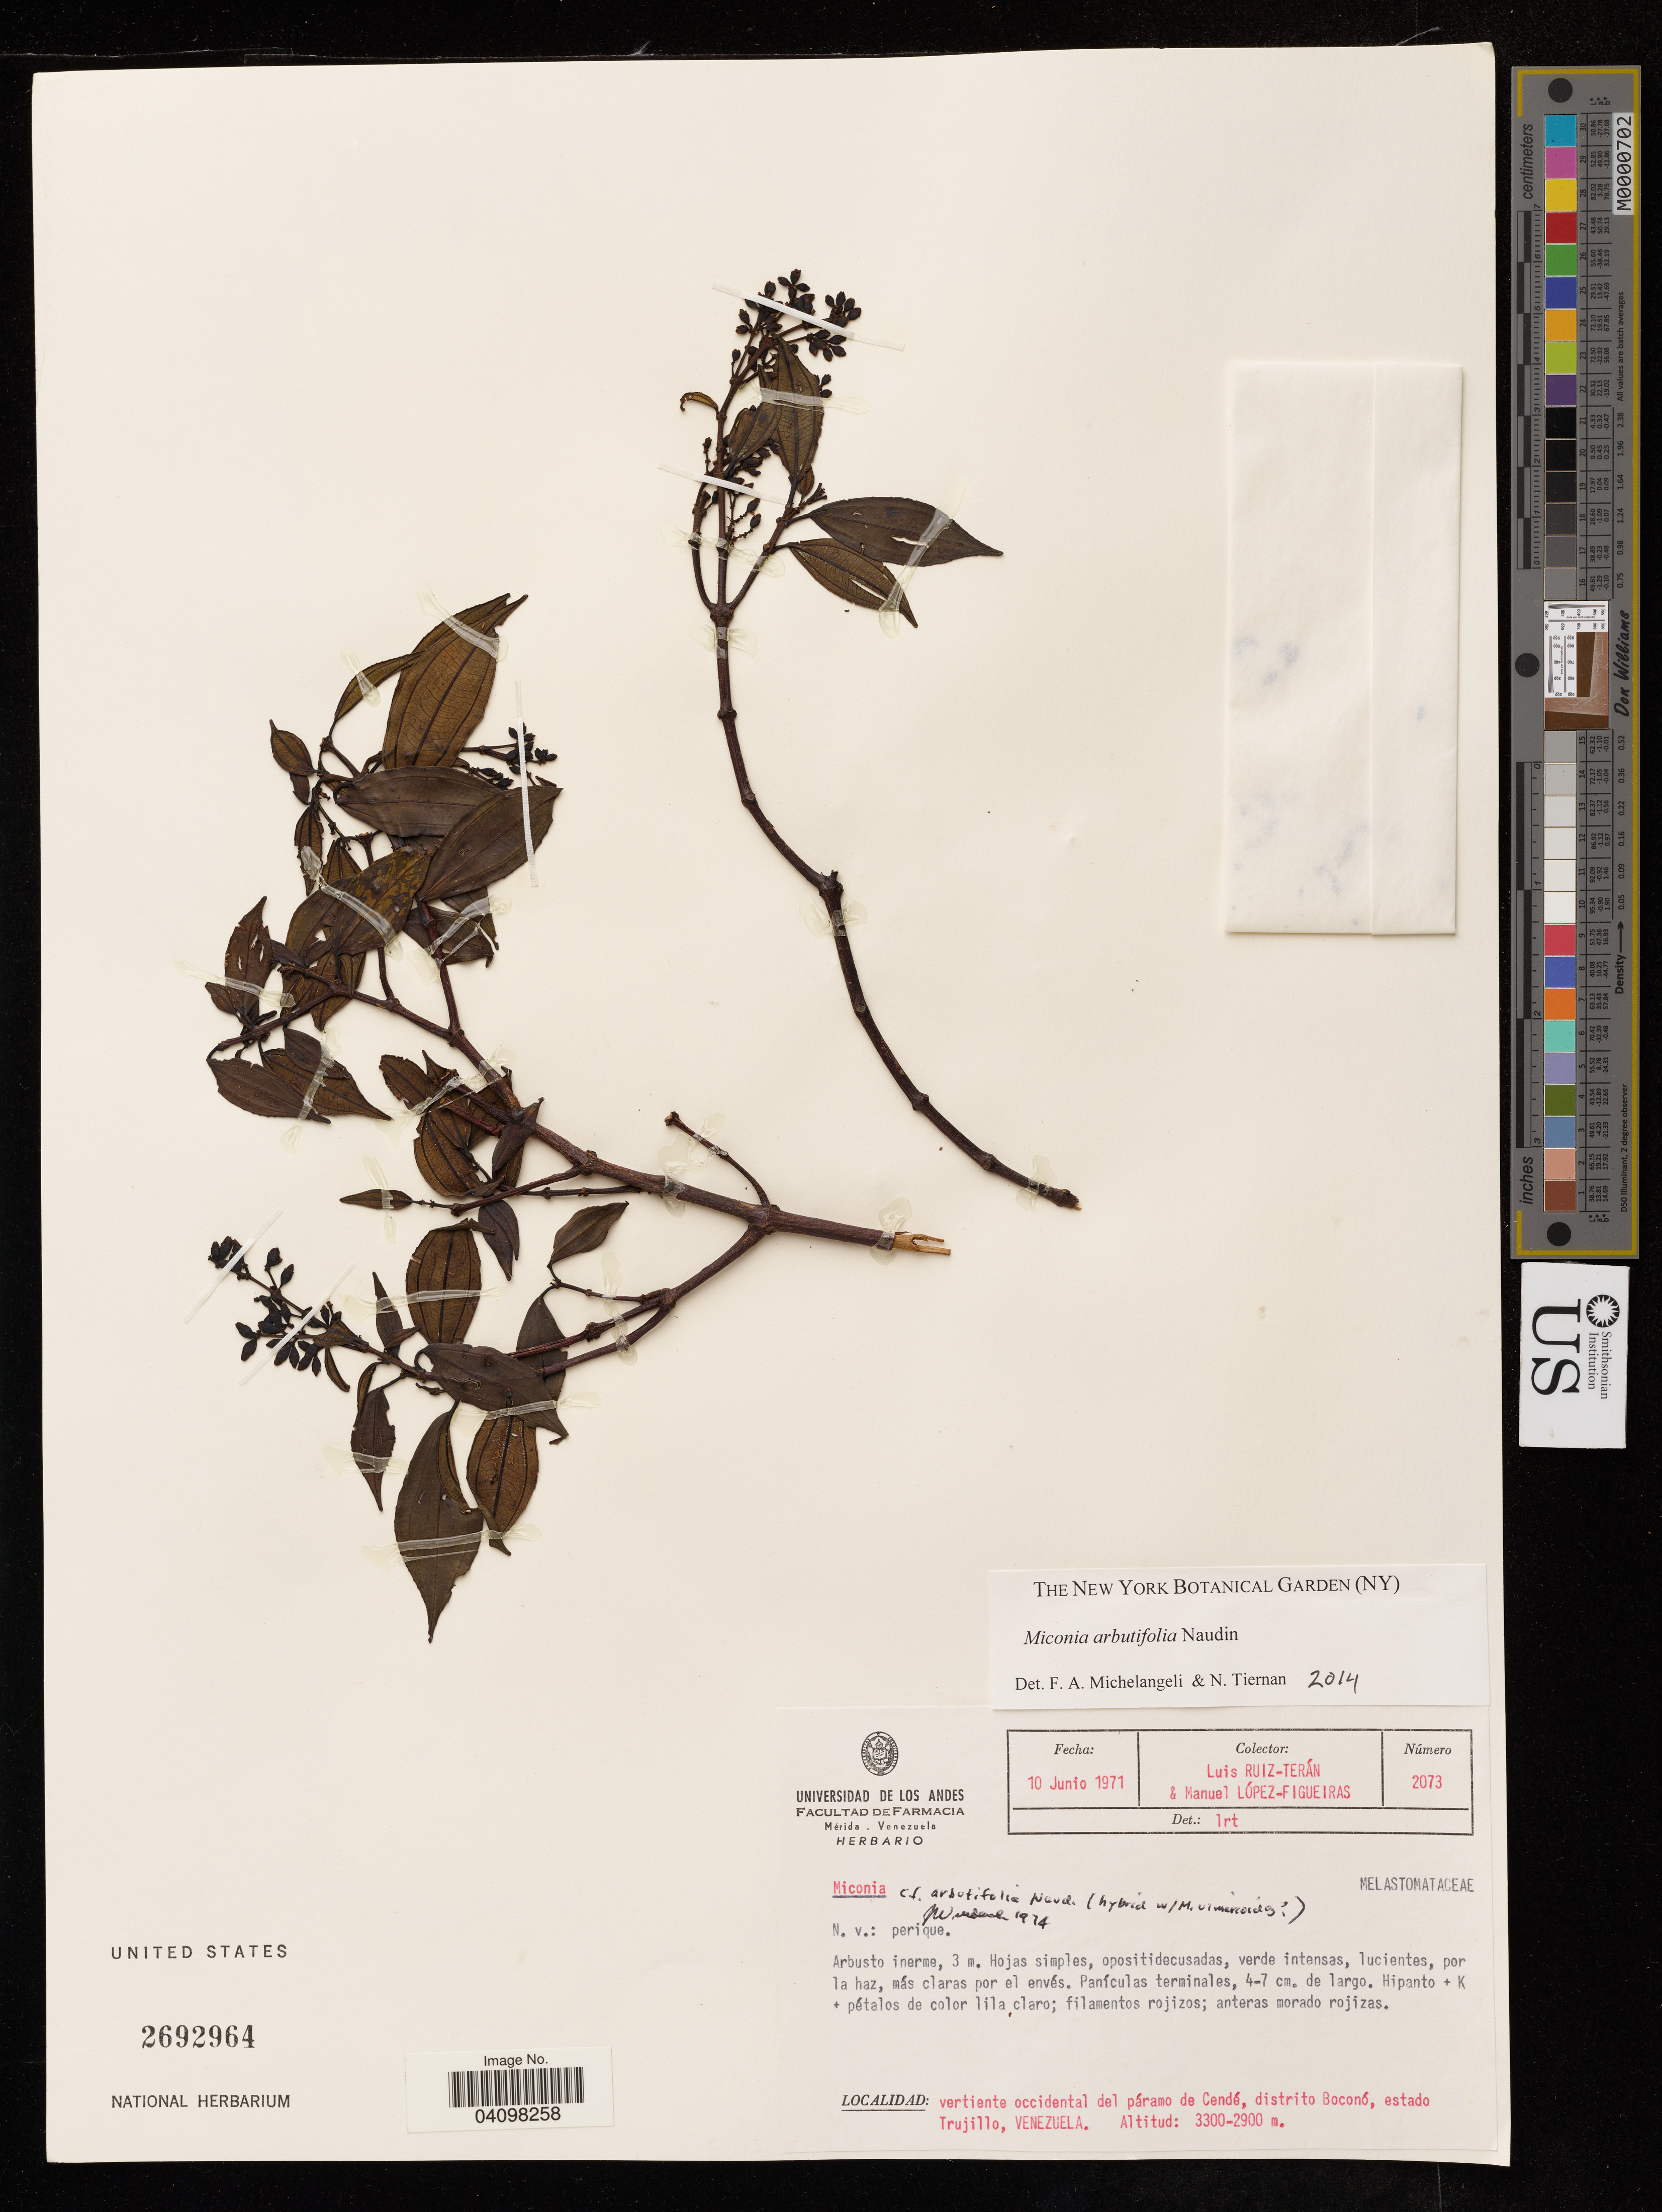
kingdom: Plantae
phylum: Tracheophyta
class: Magnoliopsida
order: Myrtales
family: Melastomataceae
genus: Miconia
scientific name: Miconia arbutifolia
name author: Naudin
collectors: L. E. Ruíz-Terán & M. López Figueiras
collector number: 2073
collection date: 1971-06-10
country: Venezuela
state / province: Trujillo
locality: Vertiente occidental del páramo de Cendé, distrito Boconó, estado.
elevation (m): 2900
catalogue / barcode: US 2692964